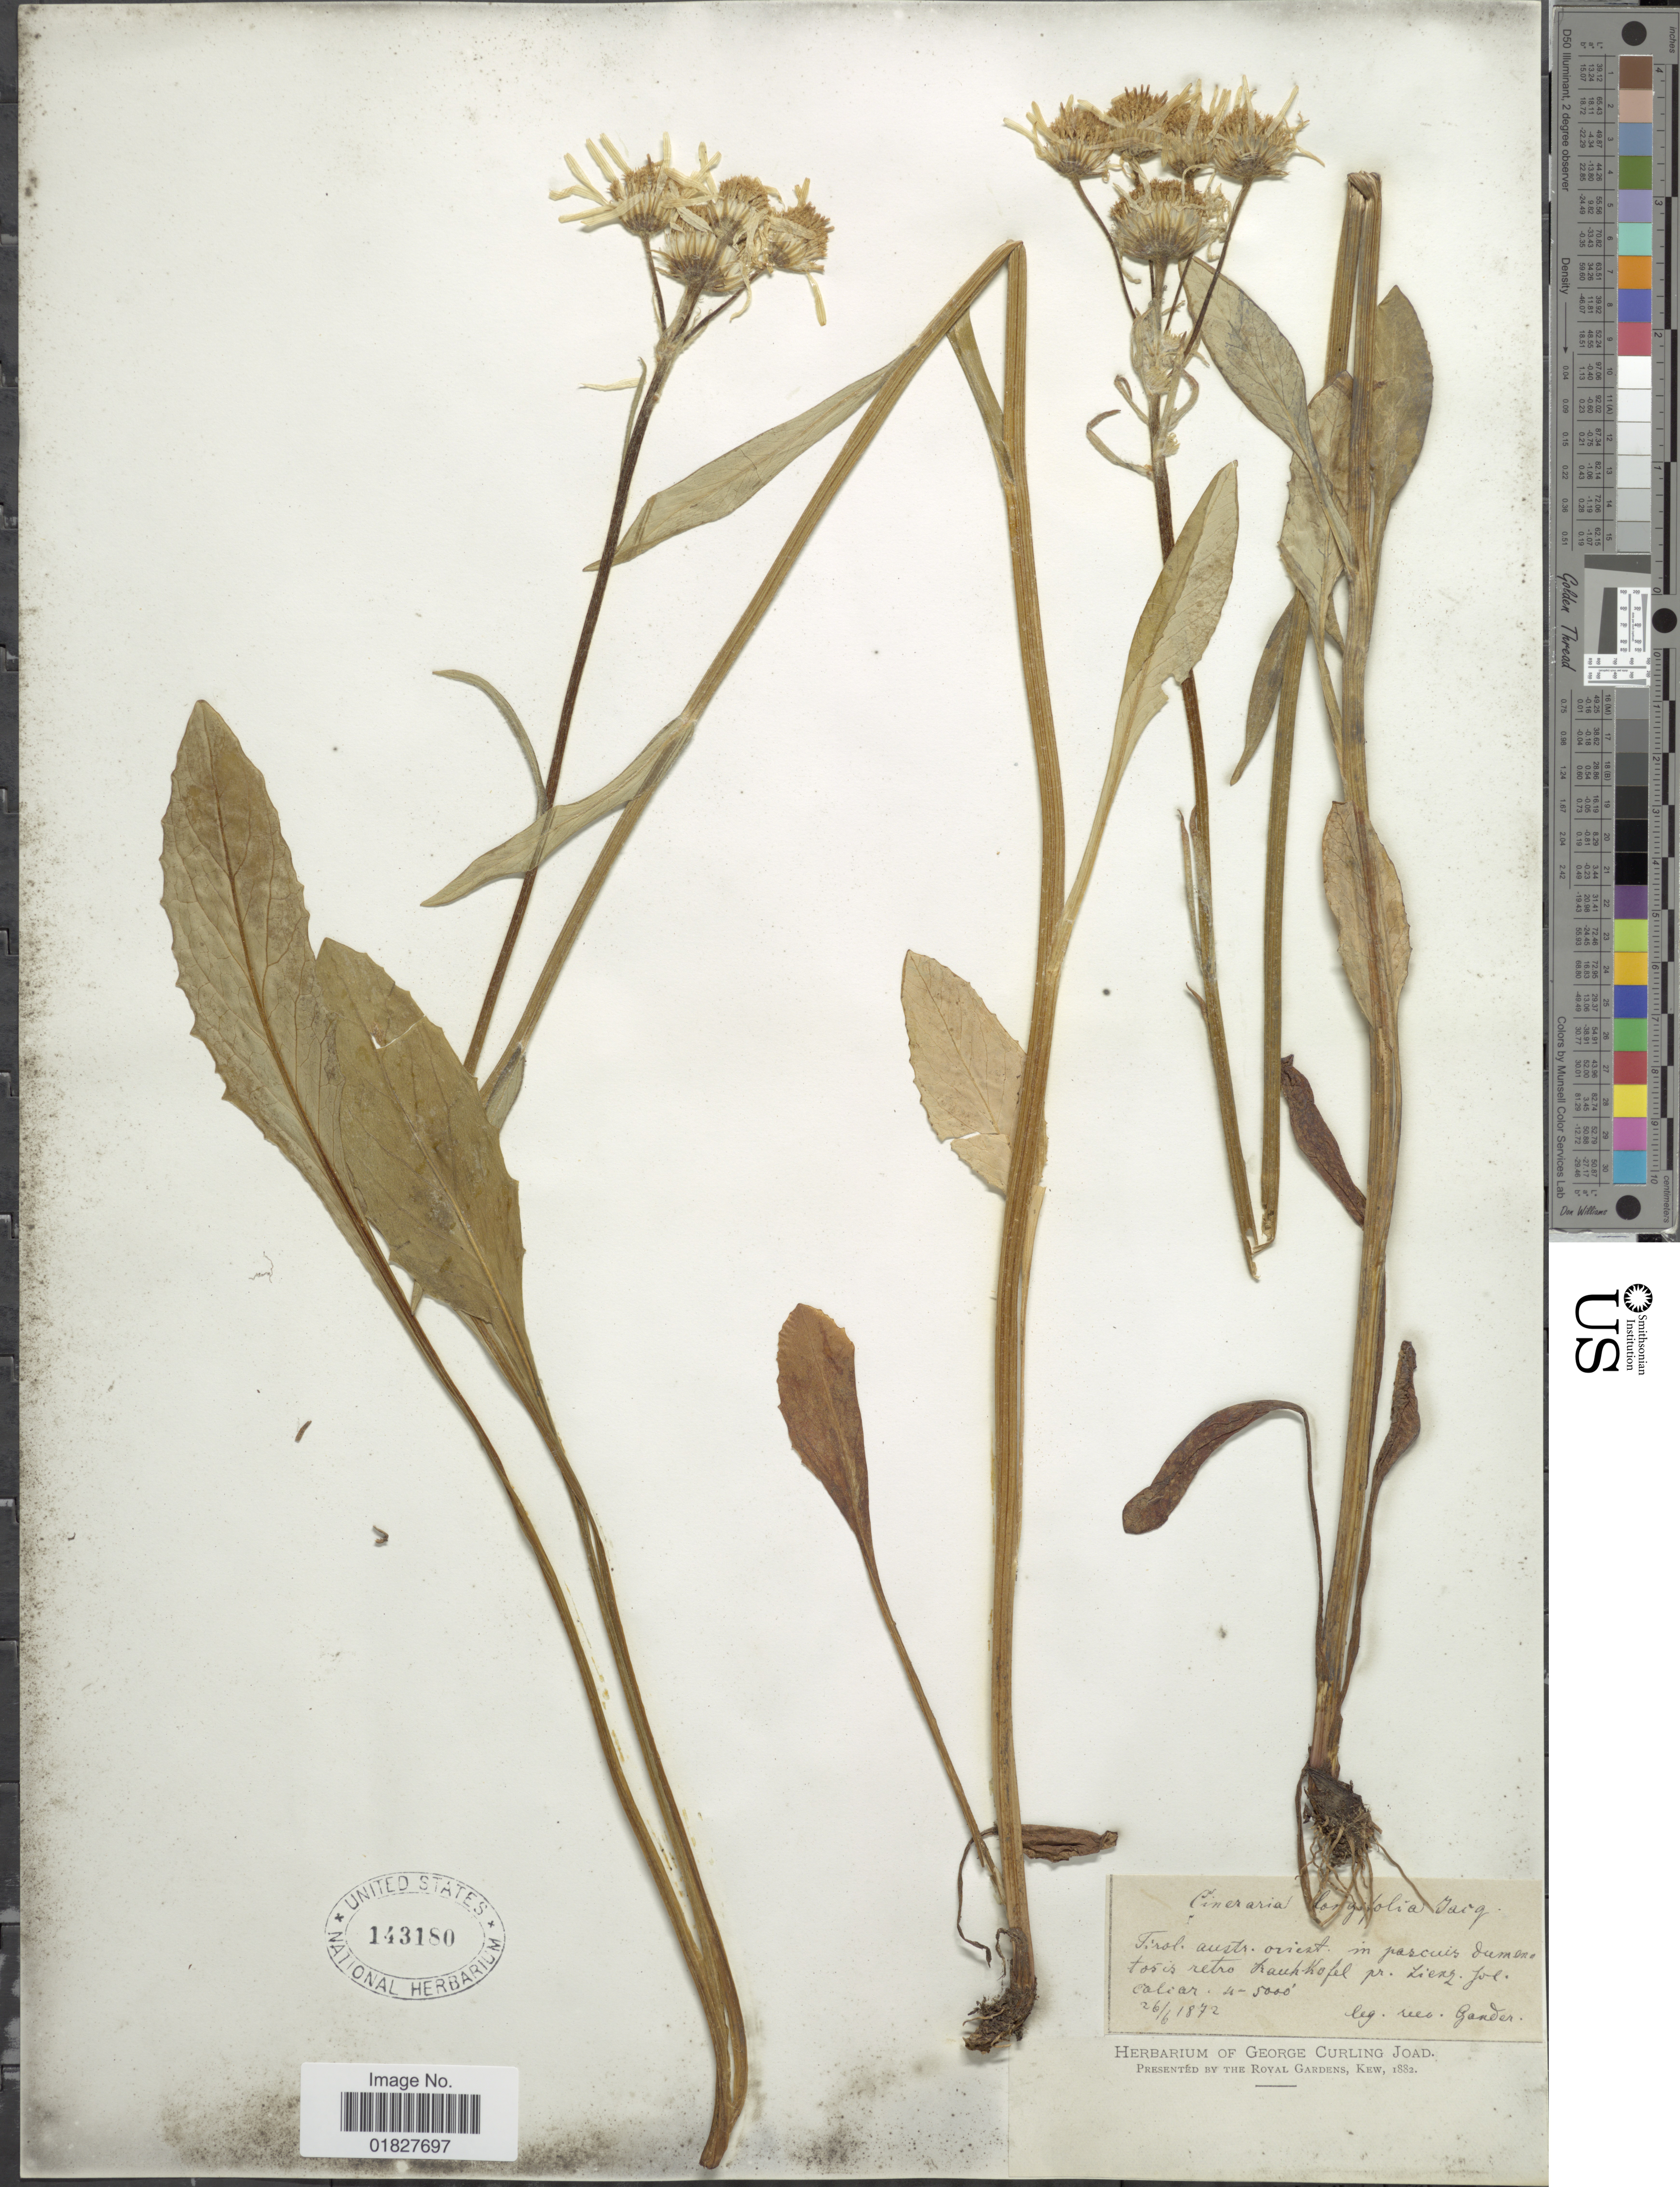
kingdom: Plantae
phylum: Tracheophyta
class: Magnoliopsida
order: Asterales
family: Asteraceae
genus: Cineraria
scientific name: Cineraria longifolia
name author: Jacquinot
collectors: -- Gander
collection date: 1872-06-26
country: Austria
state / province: Tirol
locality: Tirol, orient. retro Rauhkofel, pr. Lienz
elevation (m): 1219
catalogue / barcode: US 143180